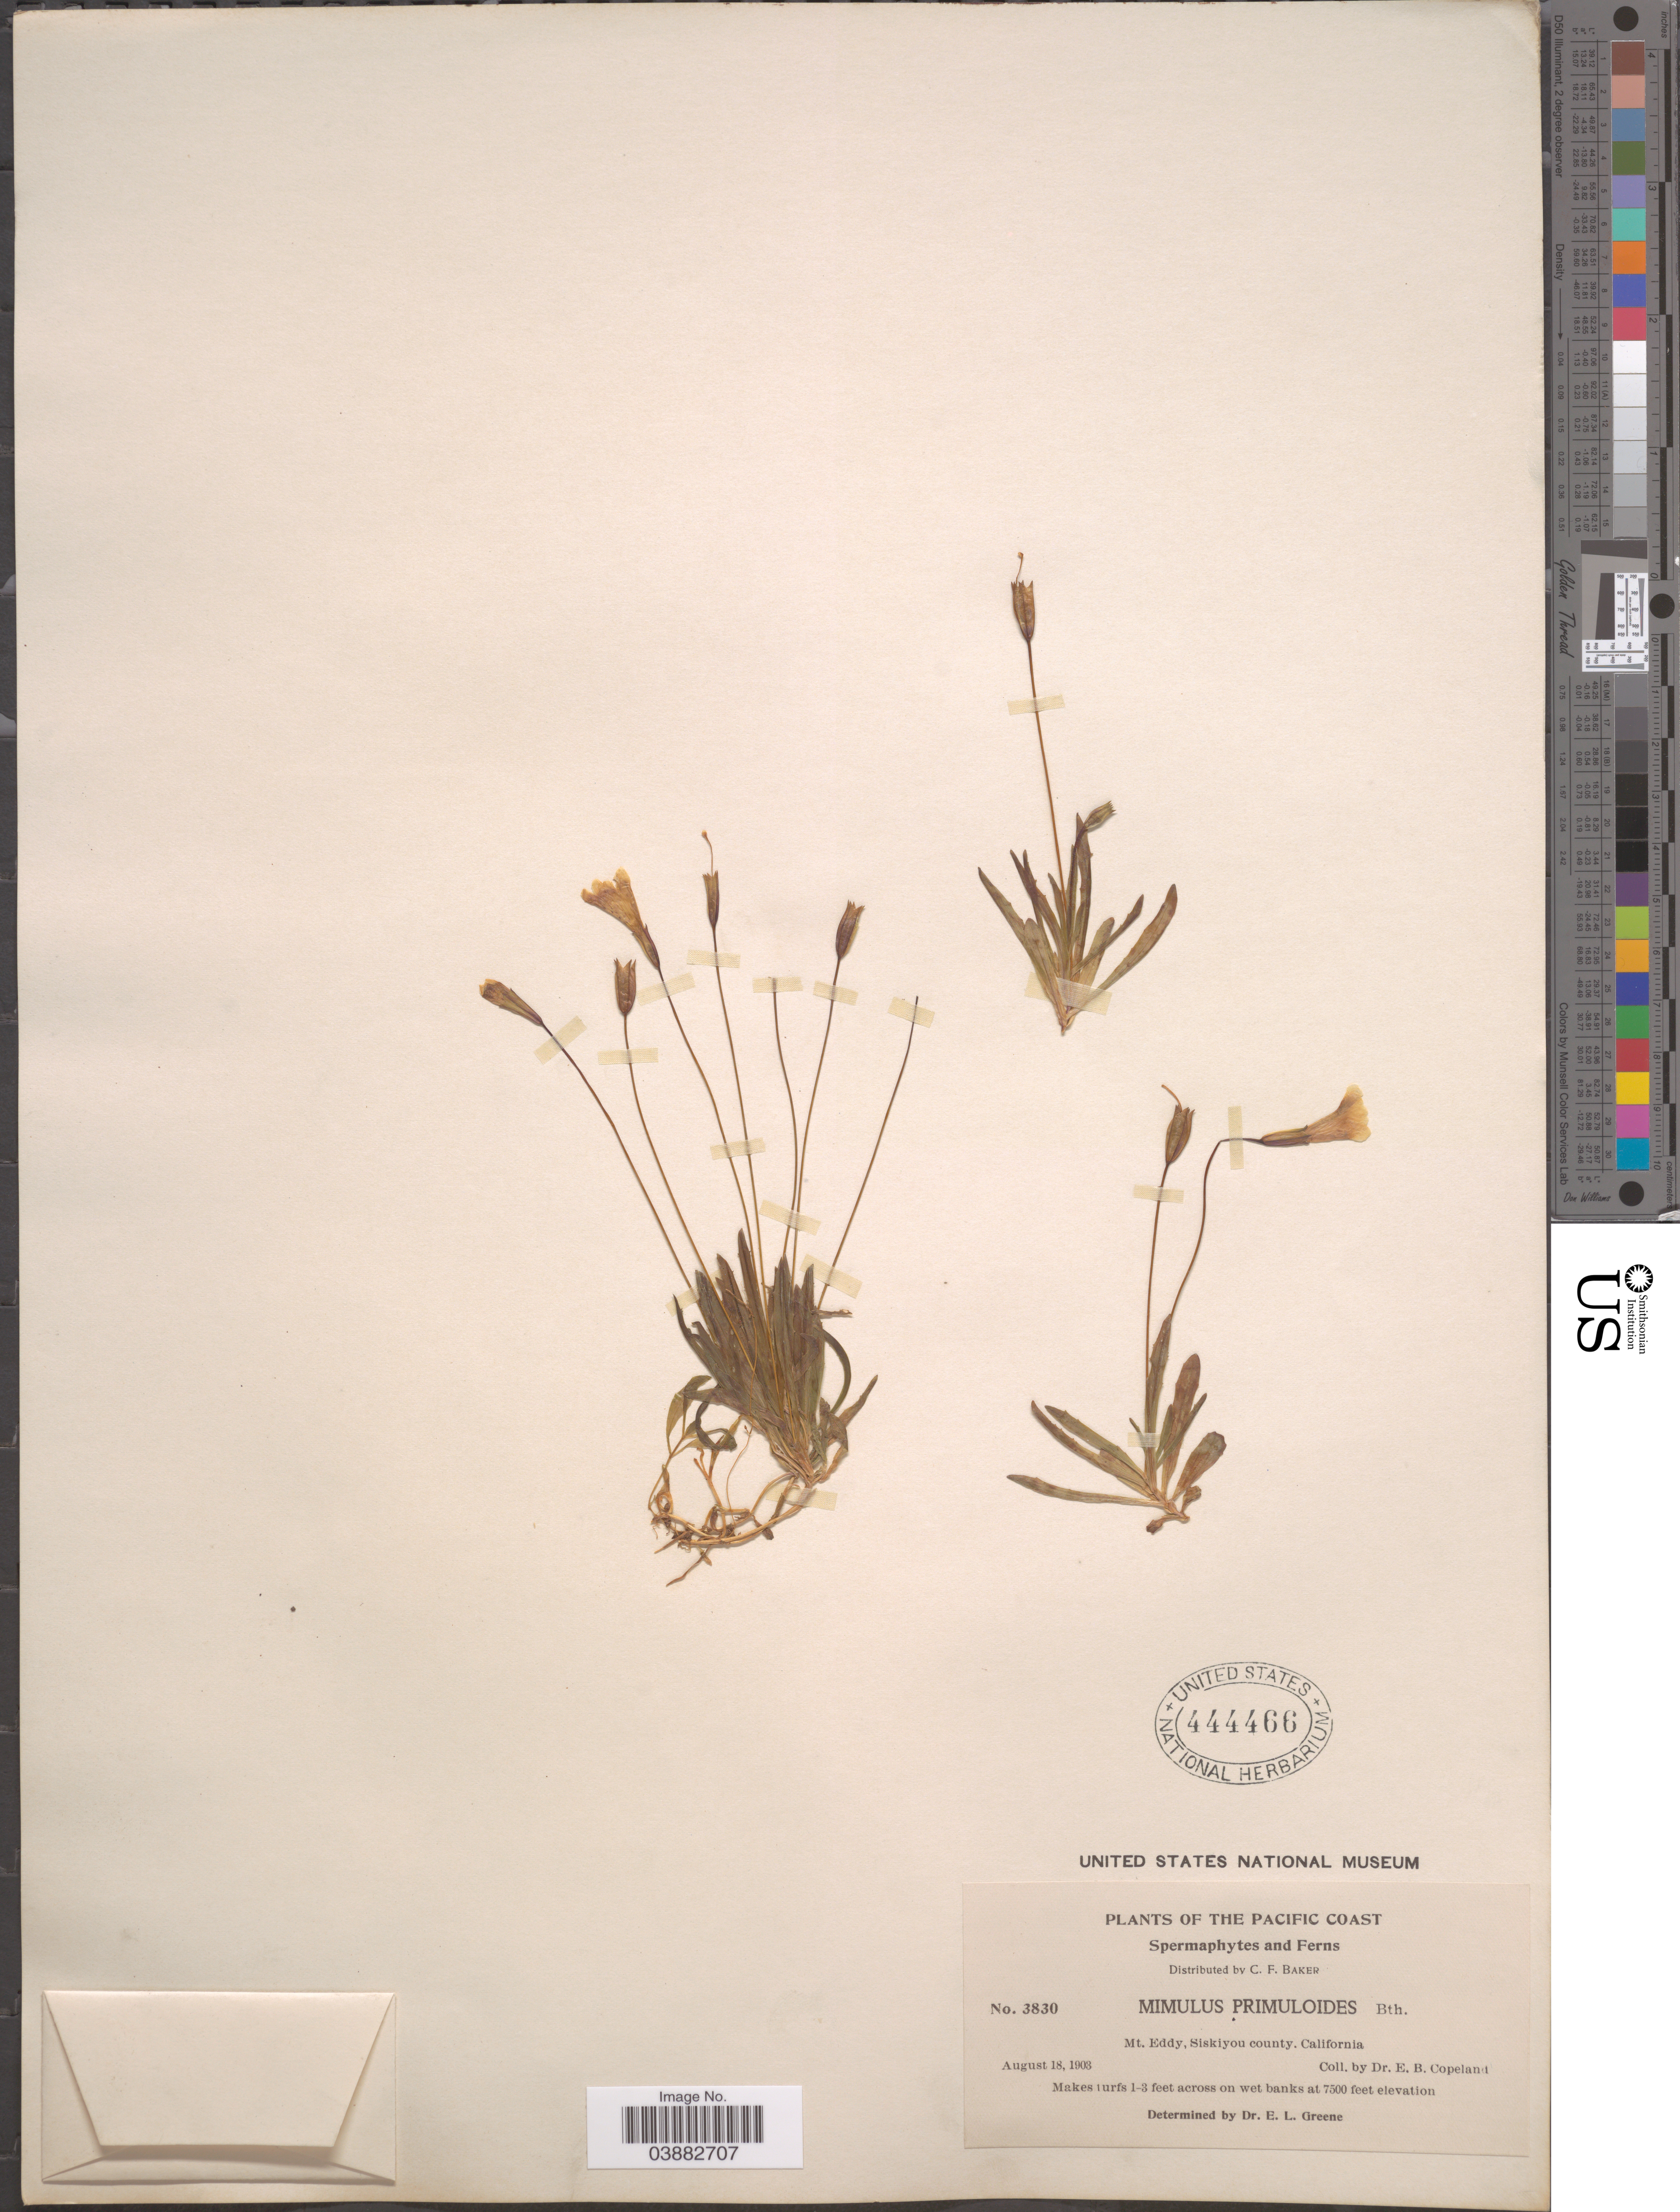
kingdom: Plantae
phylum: Tracheophyta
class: Magnoliopsida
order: Lamiales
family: Phrymaceae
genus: Mimulus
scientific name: Mimulus primuloides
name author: Benth.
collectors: E. B. Copeland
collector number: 3830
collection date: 1903-08-18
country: United States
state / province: California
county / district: Siskiyou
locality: The Pacific Coast. Mt. Eddy, Siskiyou County.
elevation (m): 2286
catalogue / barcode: US 444466